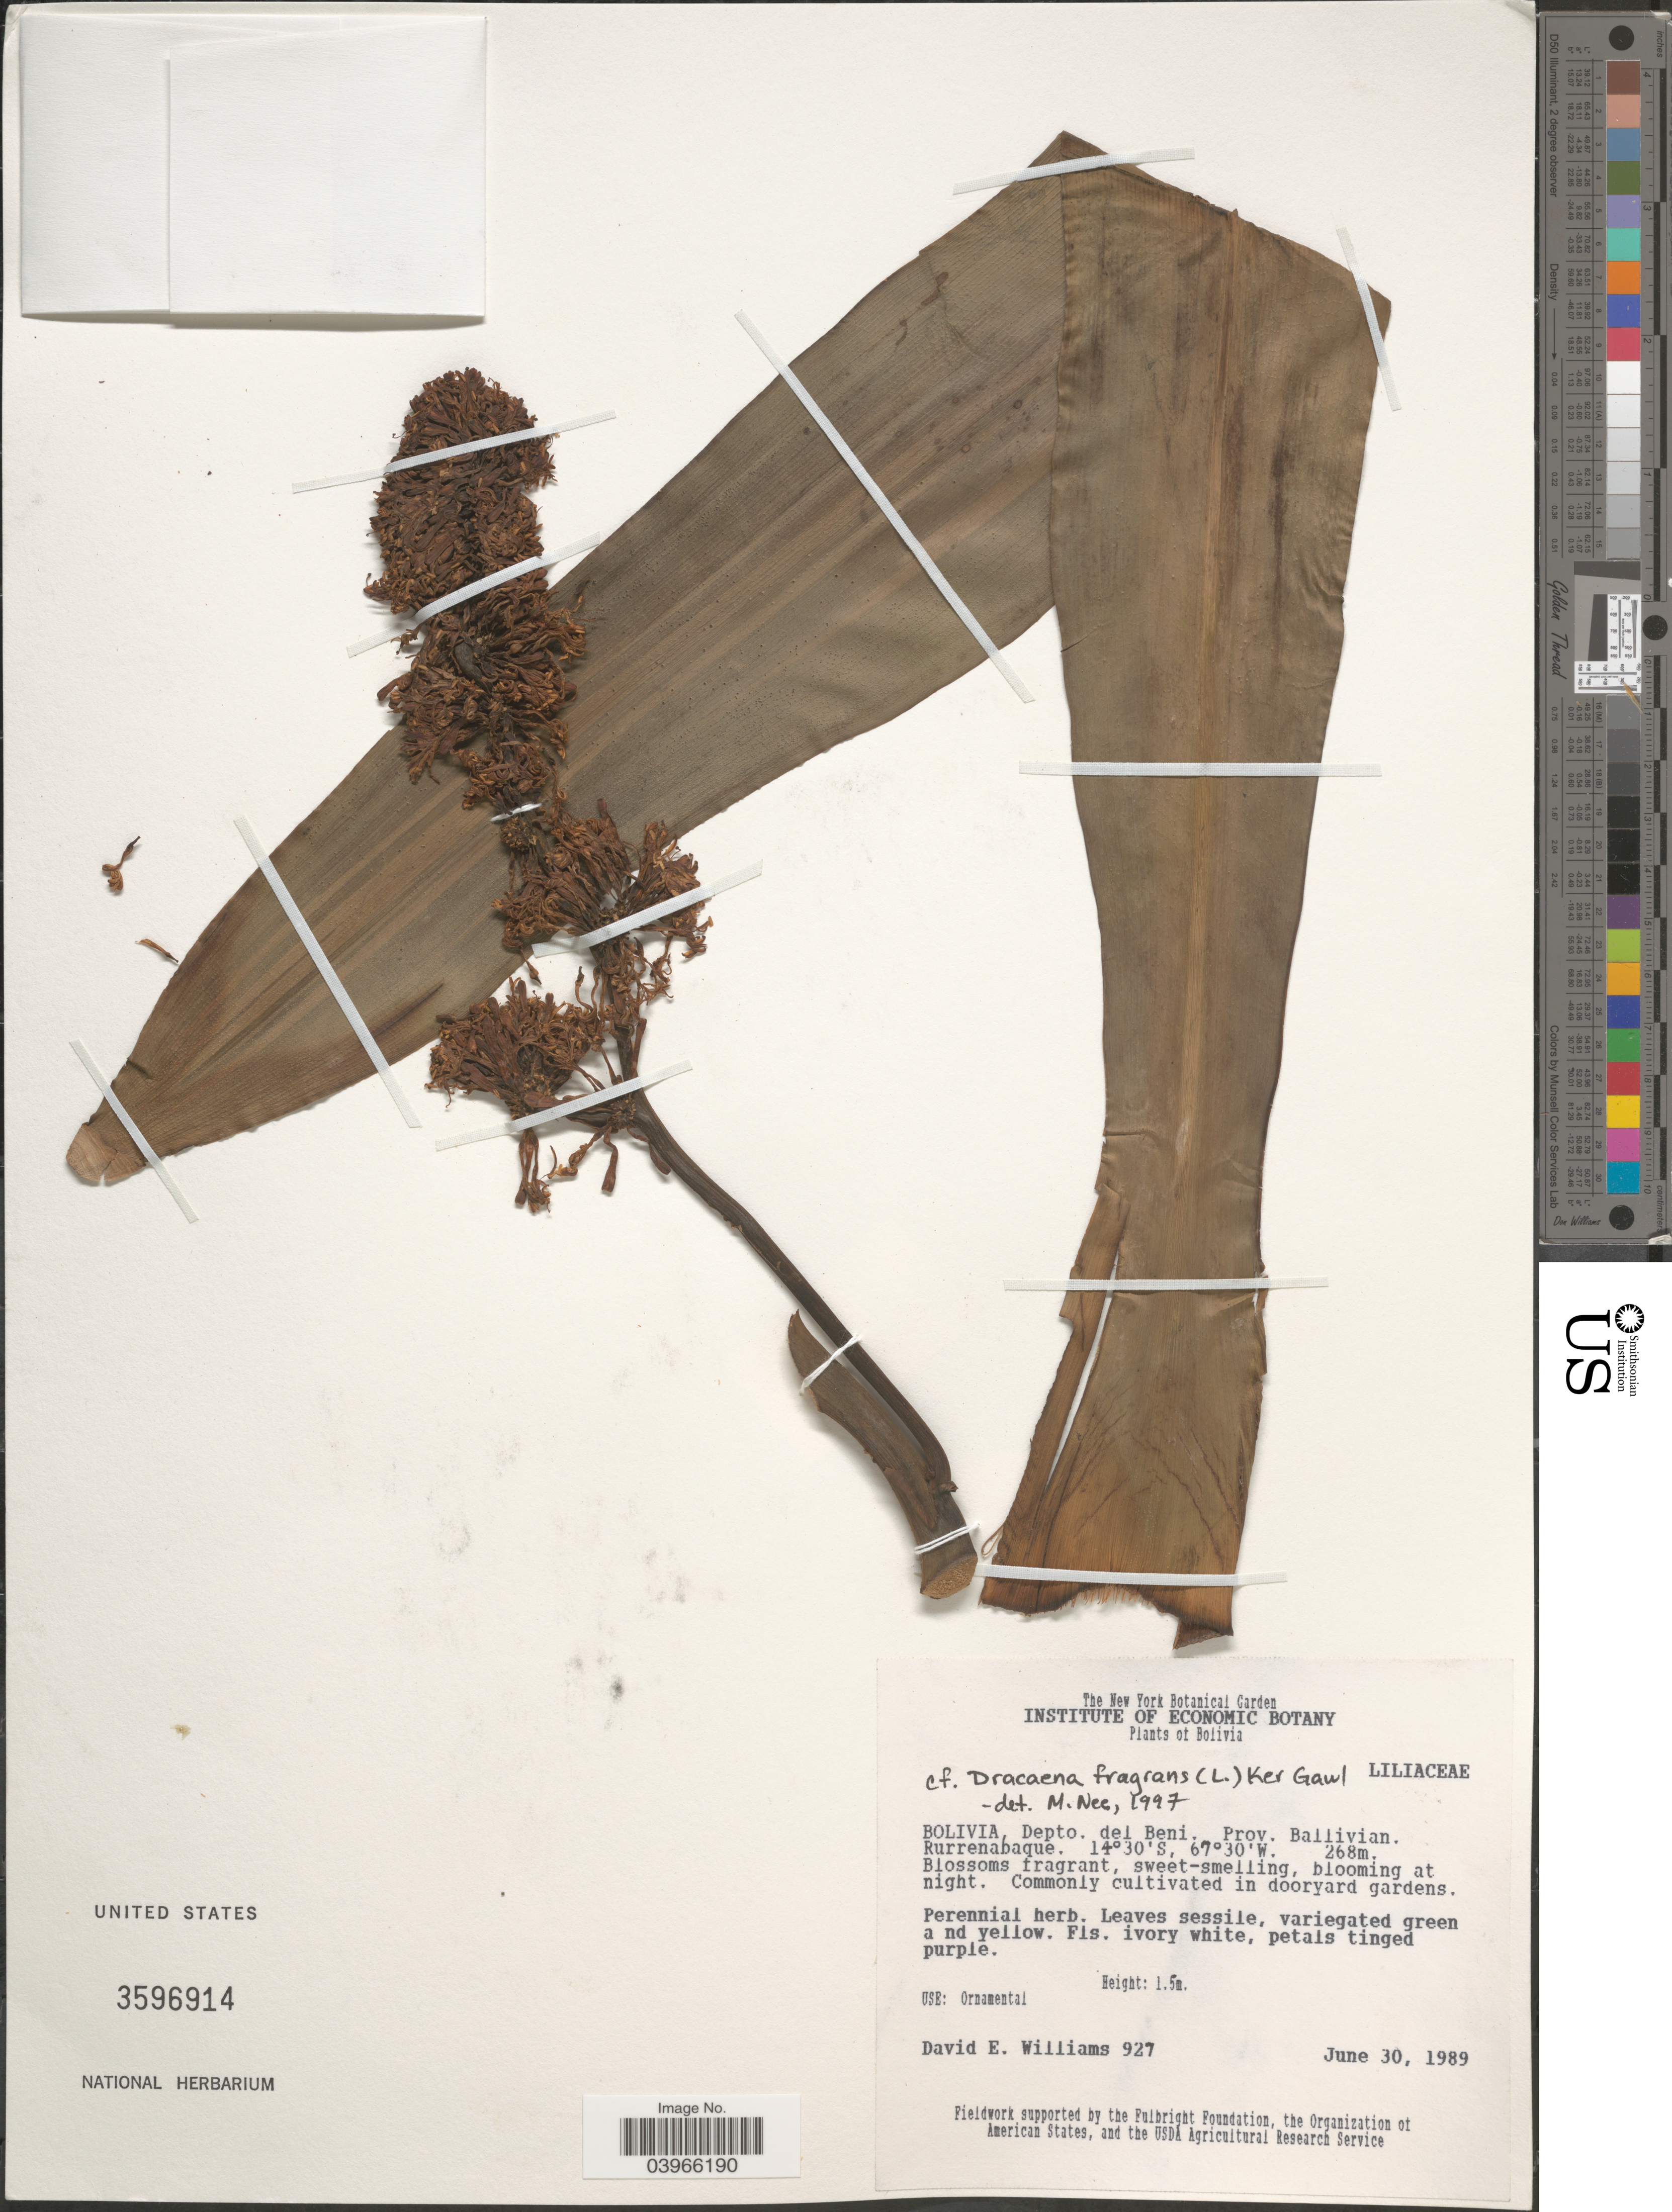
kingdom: Plantae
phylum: Tracheophyta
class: Liliopsida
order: Asparagales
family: Asparagaceae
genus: Dracaena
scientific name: Dracaena fragrans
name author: (L.) Ker Gawl.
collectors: D. E. Williams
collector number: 927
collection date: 1989-06-30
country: Bolivia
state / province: Beni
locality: Depto. del Beni. Prov. Ballivian. Rurrenabaque.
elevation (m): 268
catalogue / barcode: US 3596914